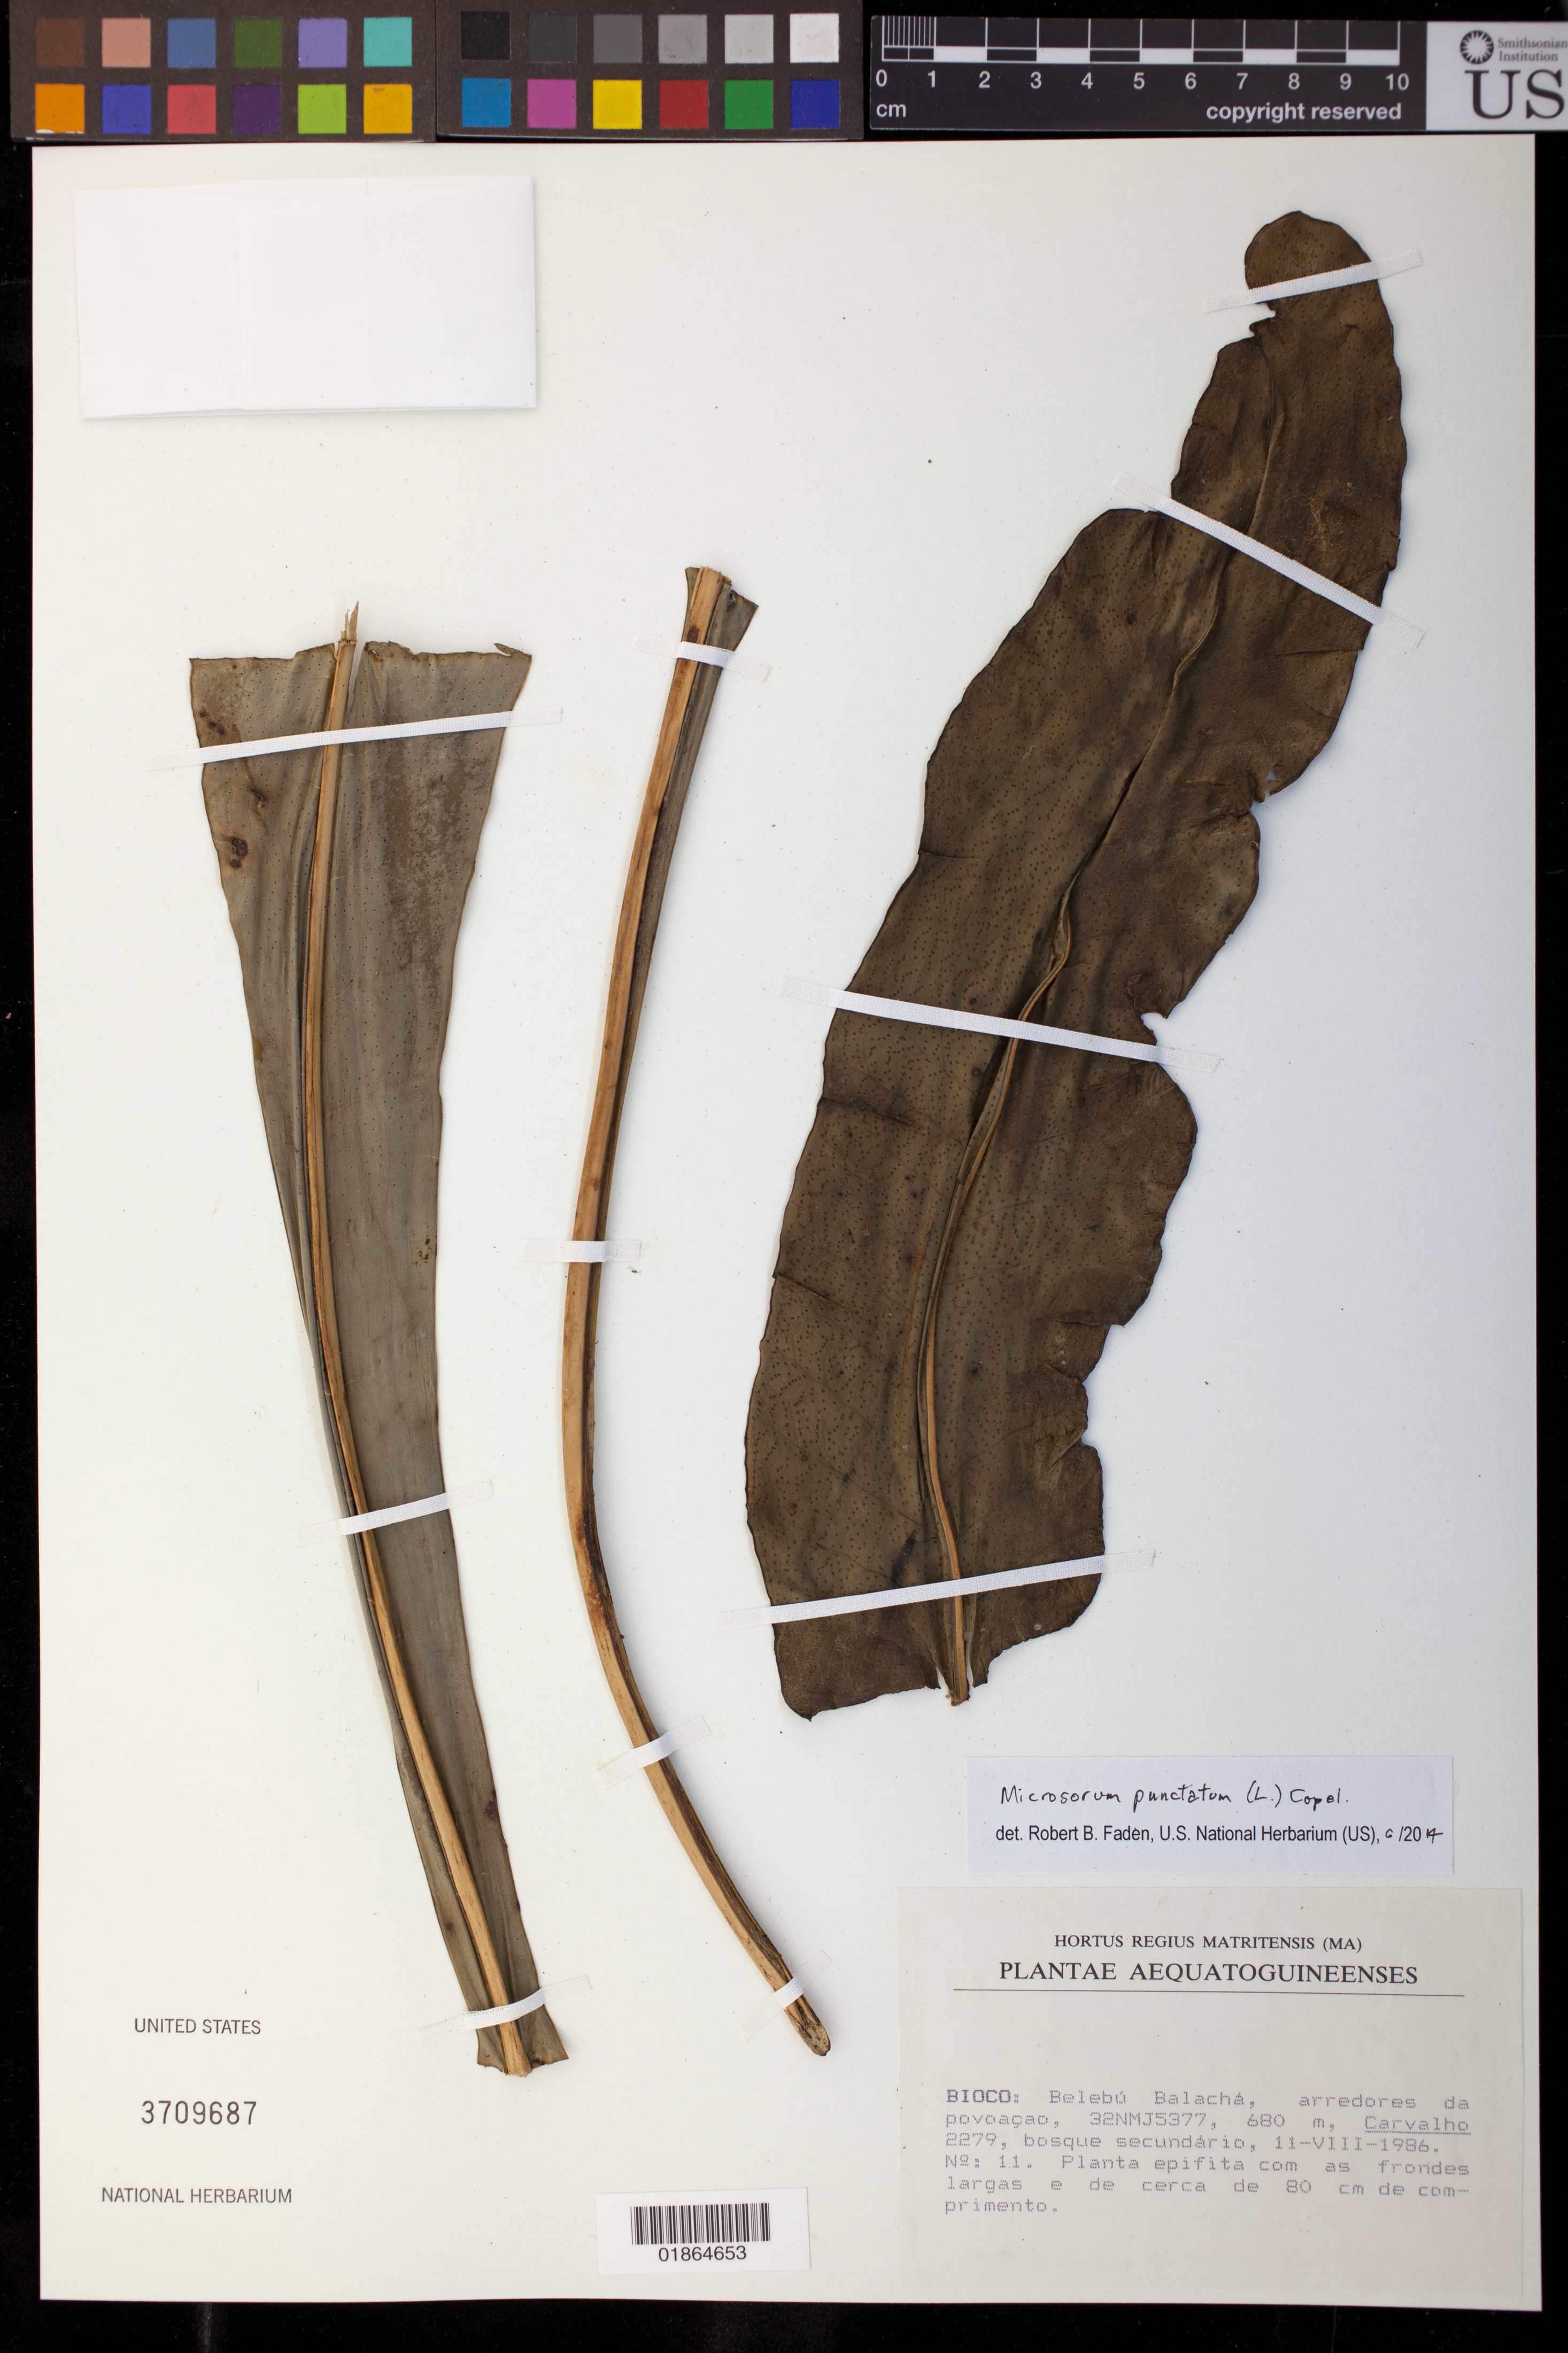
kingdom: Plantae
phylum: Tracheophyta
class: Polypodiopsida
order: Polypodiales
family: Polypodiaceae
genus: Microsorum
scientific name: Microsorum punctatum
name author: (L.) Copel.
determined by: Faden, Robert B., (US), Smithsonian Institution - National Museum of Natural History (UNITED STATES)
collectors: Carvalho, --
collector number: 2279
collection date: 1986-08-11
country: Equatorial Guinea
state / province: Bioko Norte / Bioko Sur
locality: Belebu Balacha - arredores da povoacao, 32NMJ5377.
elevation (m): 680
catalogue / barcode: US 3709687